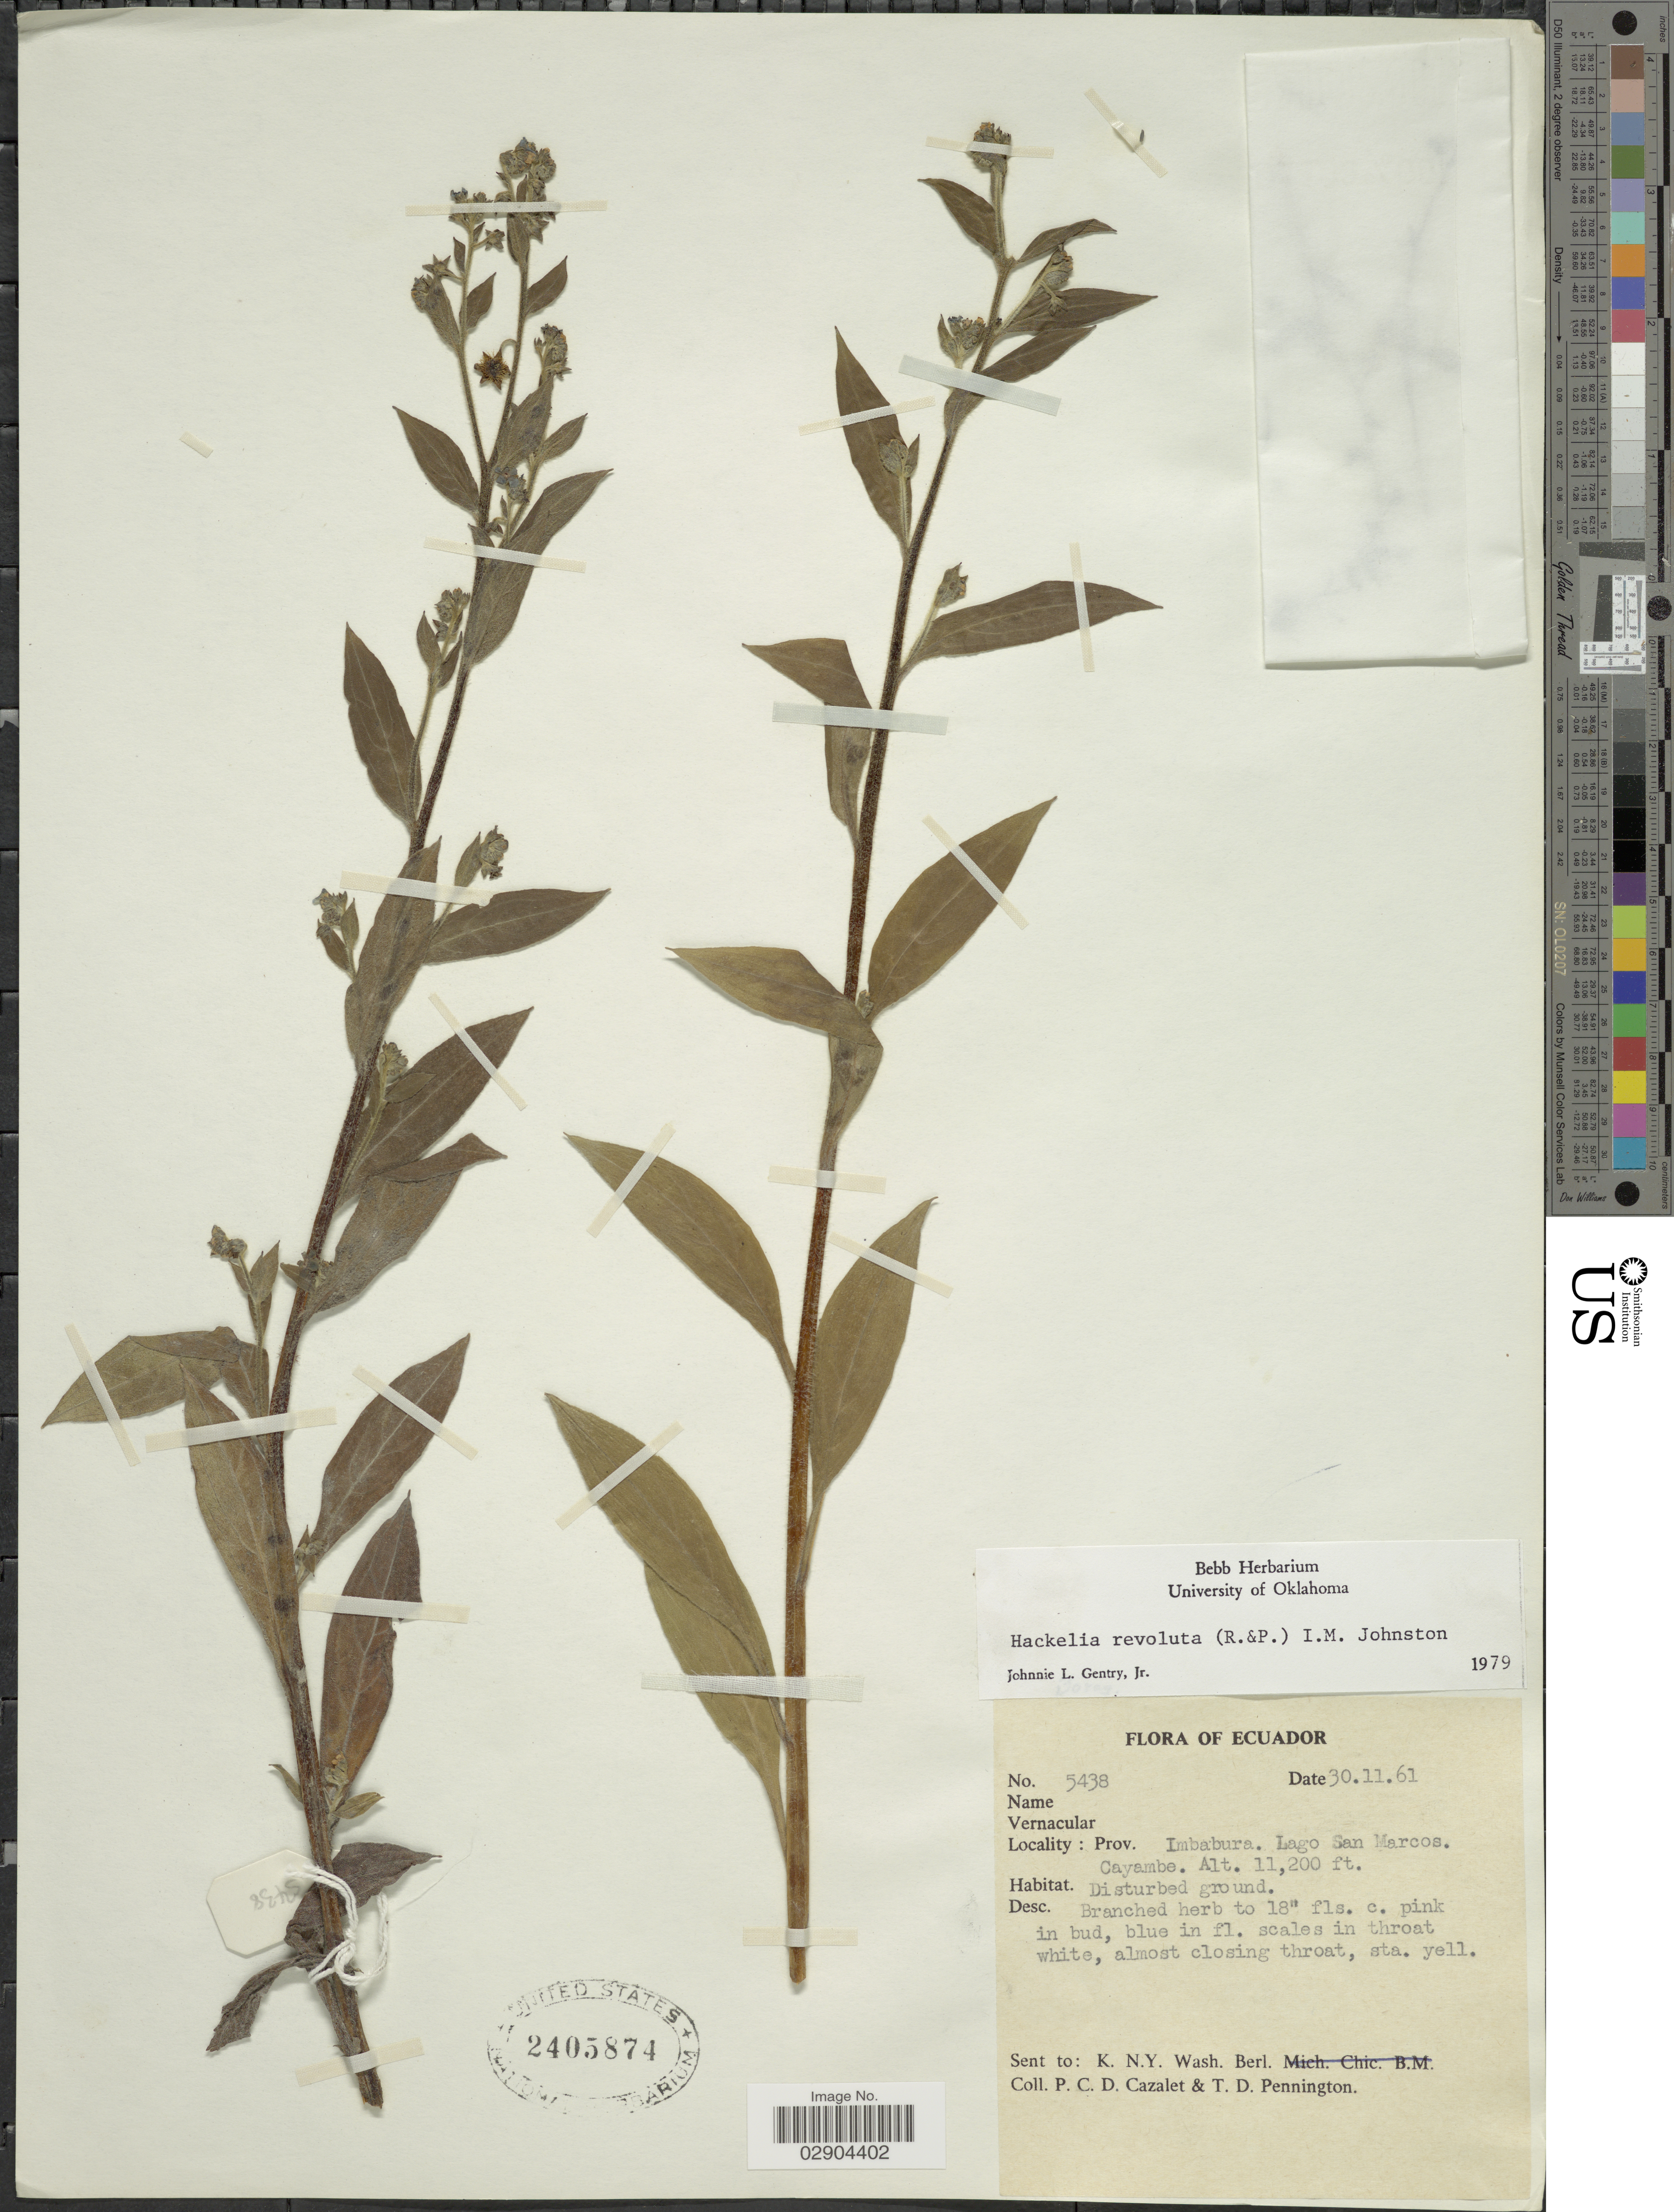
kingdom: Plantae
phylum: Tracheophyta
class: Magnoliopsida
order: Boraginales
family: Boraginaceae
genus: Hackelia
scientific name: Hackelia revoluta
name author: (Ruiz & Pav.) I.M. Johnst.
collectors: P. C. D. Cazalet & T. D. Pennington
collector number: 5438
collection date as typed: Transcribed d/m/y: 30/11/61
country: Ecuador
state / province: Imbabura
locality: Prov. Imbabura. Lago San Marcos. Cayambe.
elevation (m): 3414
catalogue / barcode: US 2405874